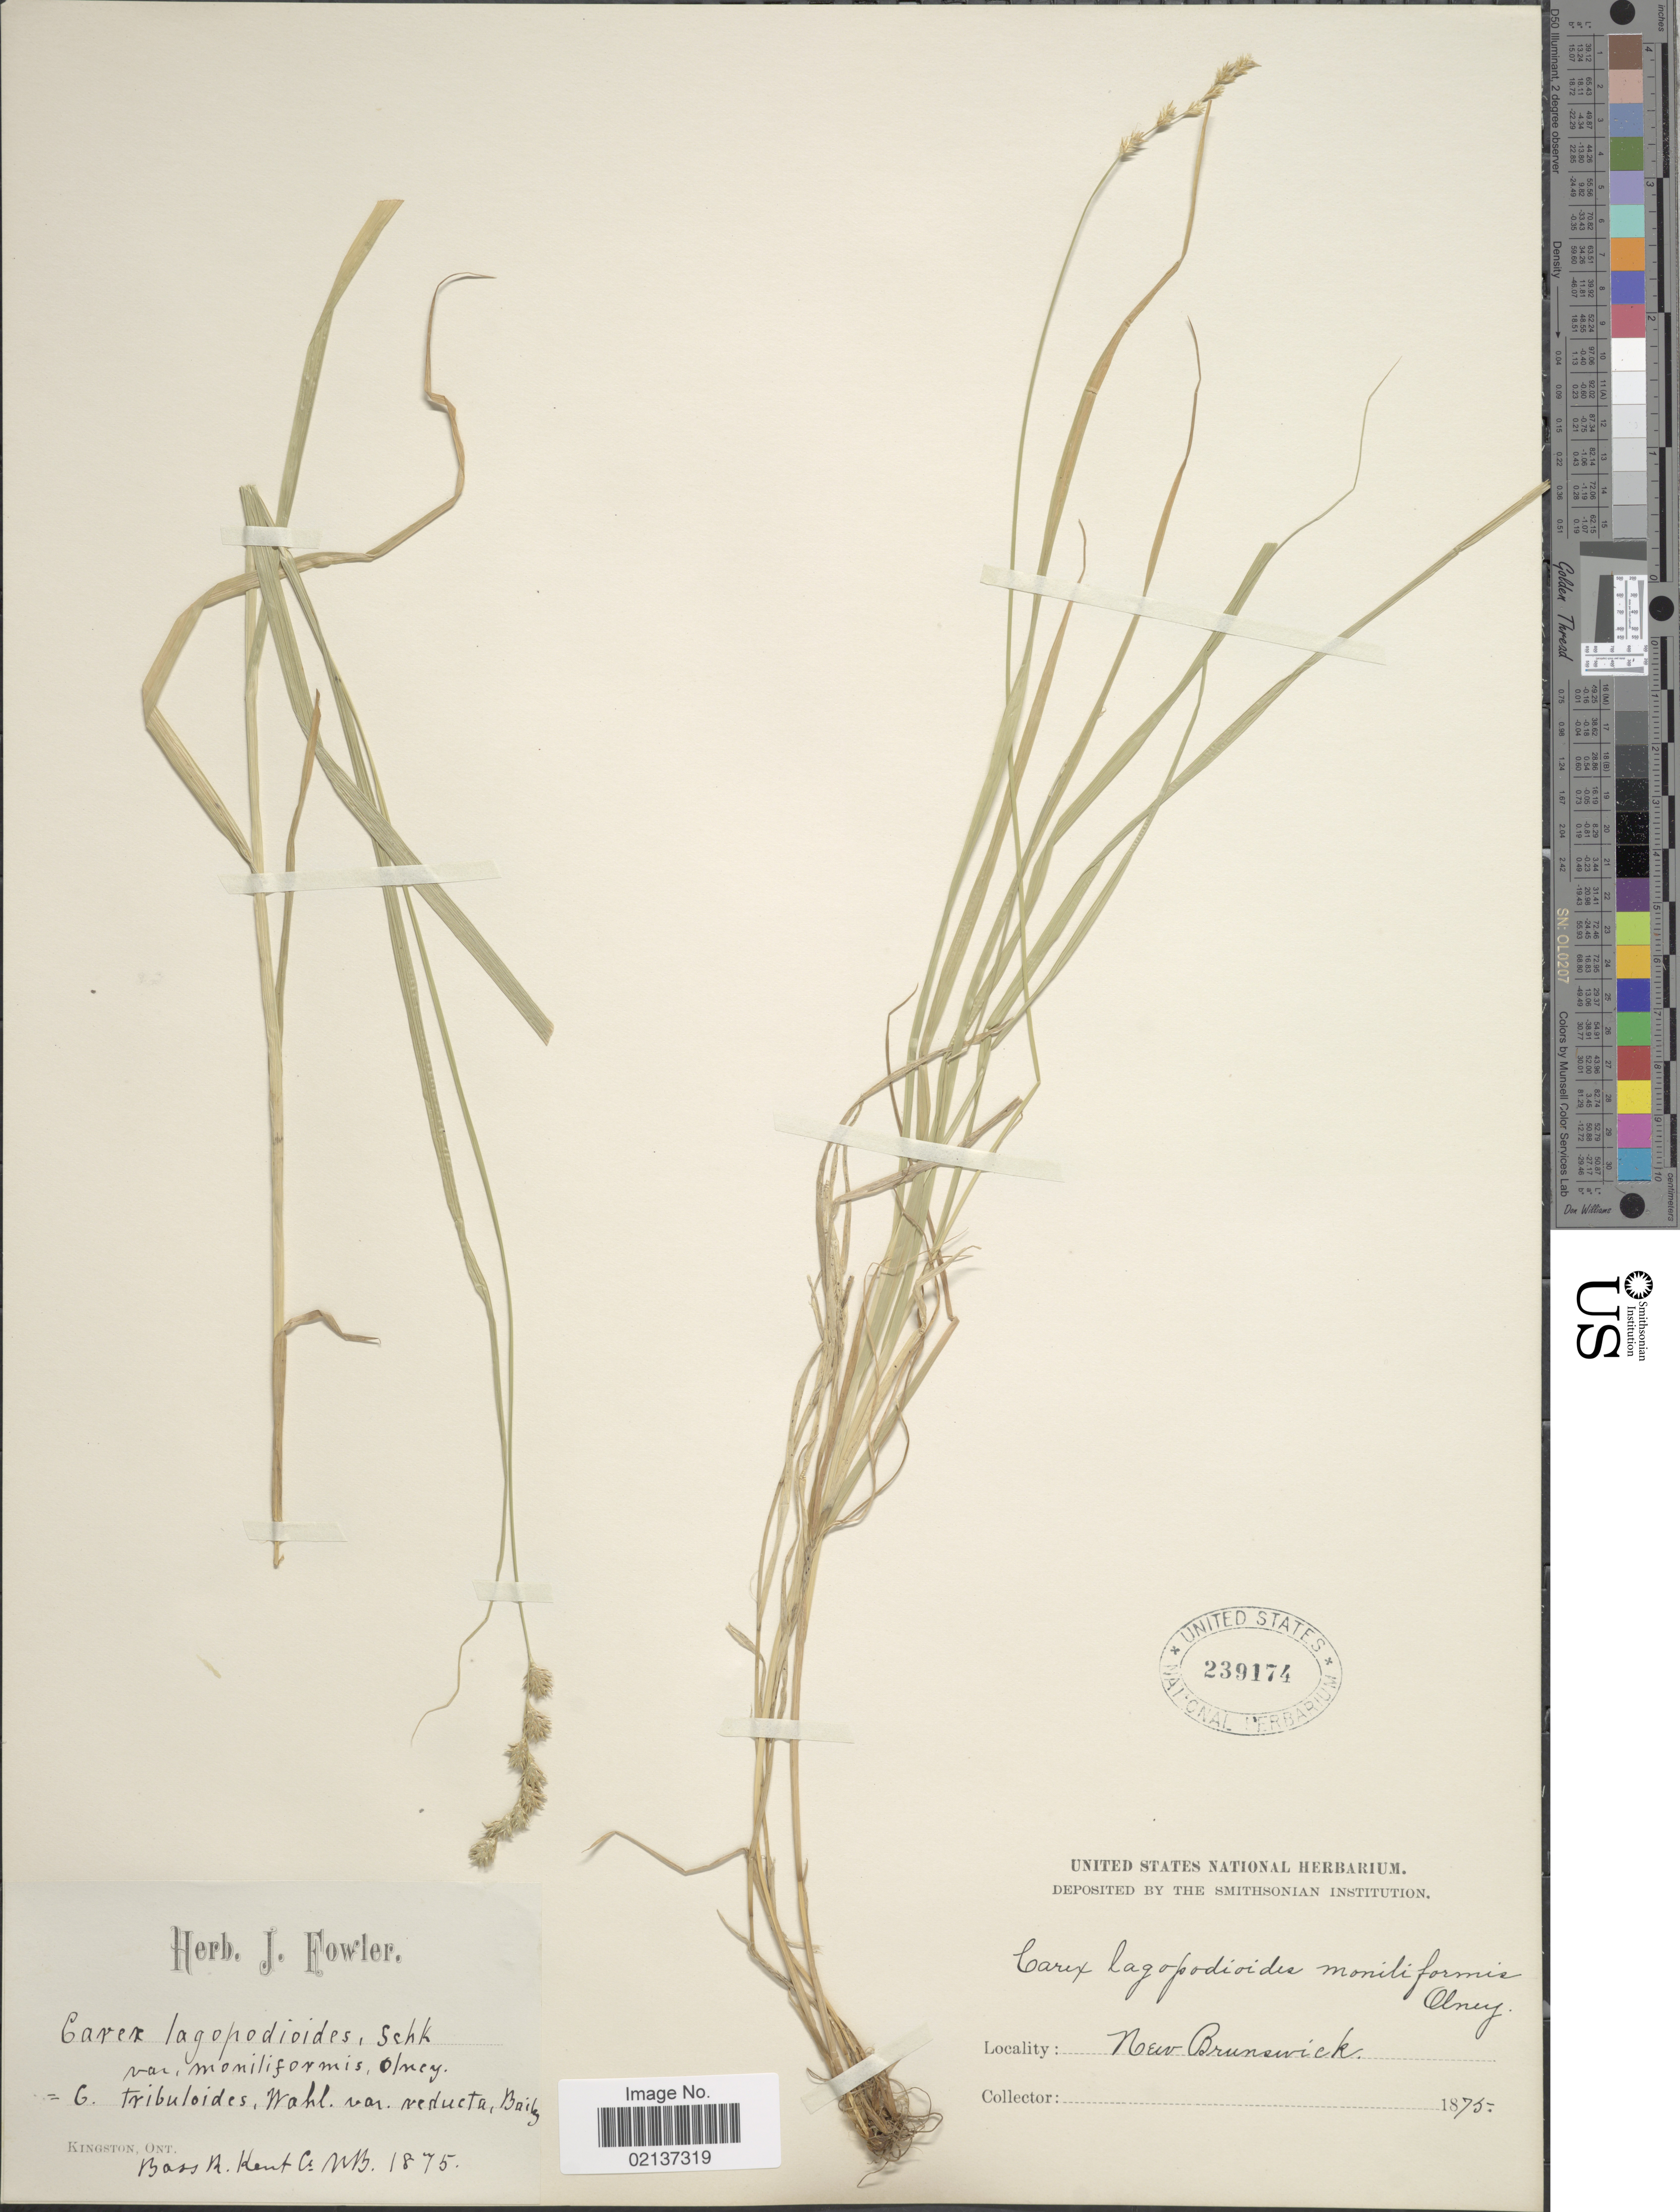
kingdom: Plantae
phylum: Tracheophyta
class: Liliopsida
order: Poales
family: Cyperaceae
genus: Carex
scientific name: Carex projecta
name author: Mack.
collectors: ex herb. J. Fowler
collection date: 1875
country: Canada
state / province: New Brunswick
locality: Bass R., Kent Co, NB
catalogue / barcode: US 239174